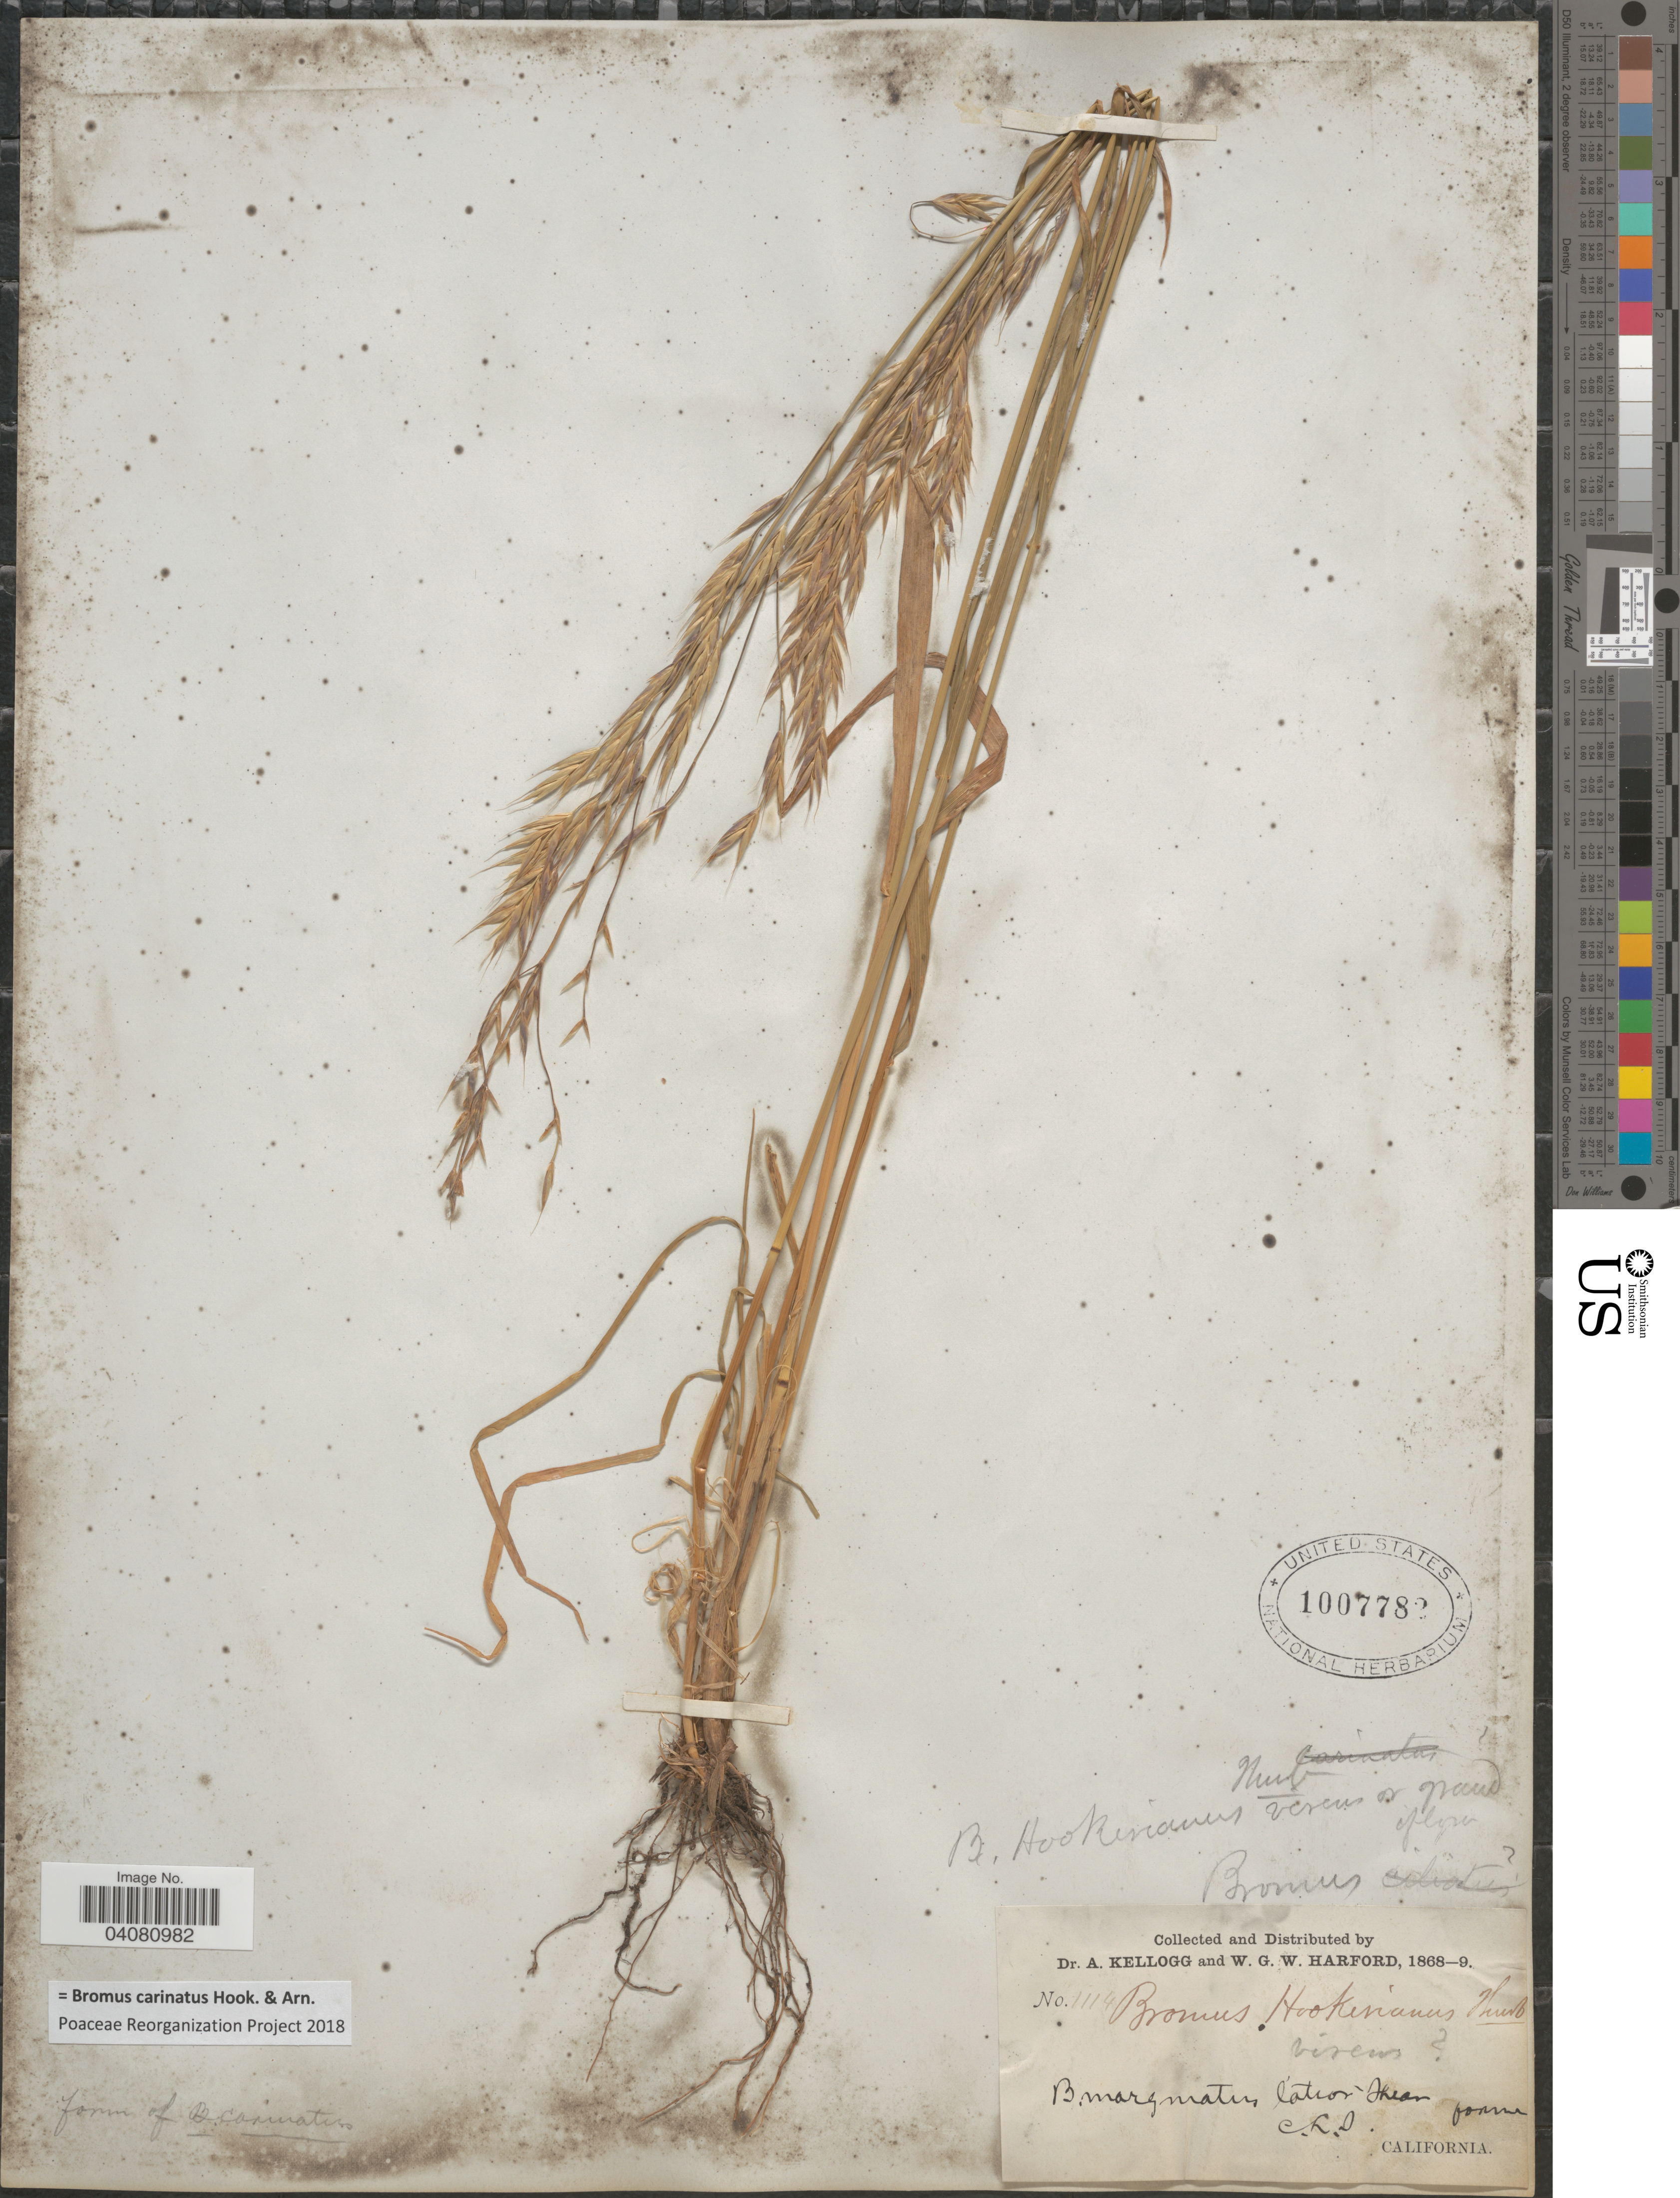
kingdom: Plantae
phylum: Tracheophyta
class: Liliopsida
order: Poales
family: Poaceae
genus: Bromus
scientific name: Bromus carinatus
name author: Hook. & Arn.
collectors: A. Kellogg & W. G. W. Harford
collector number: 1114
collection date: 1868/1869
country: United States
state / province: California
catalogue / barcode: US 1007782